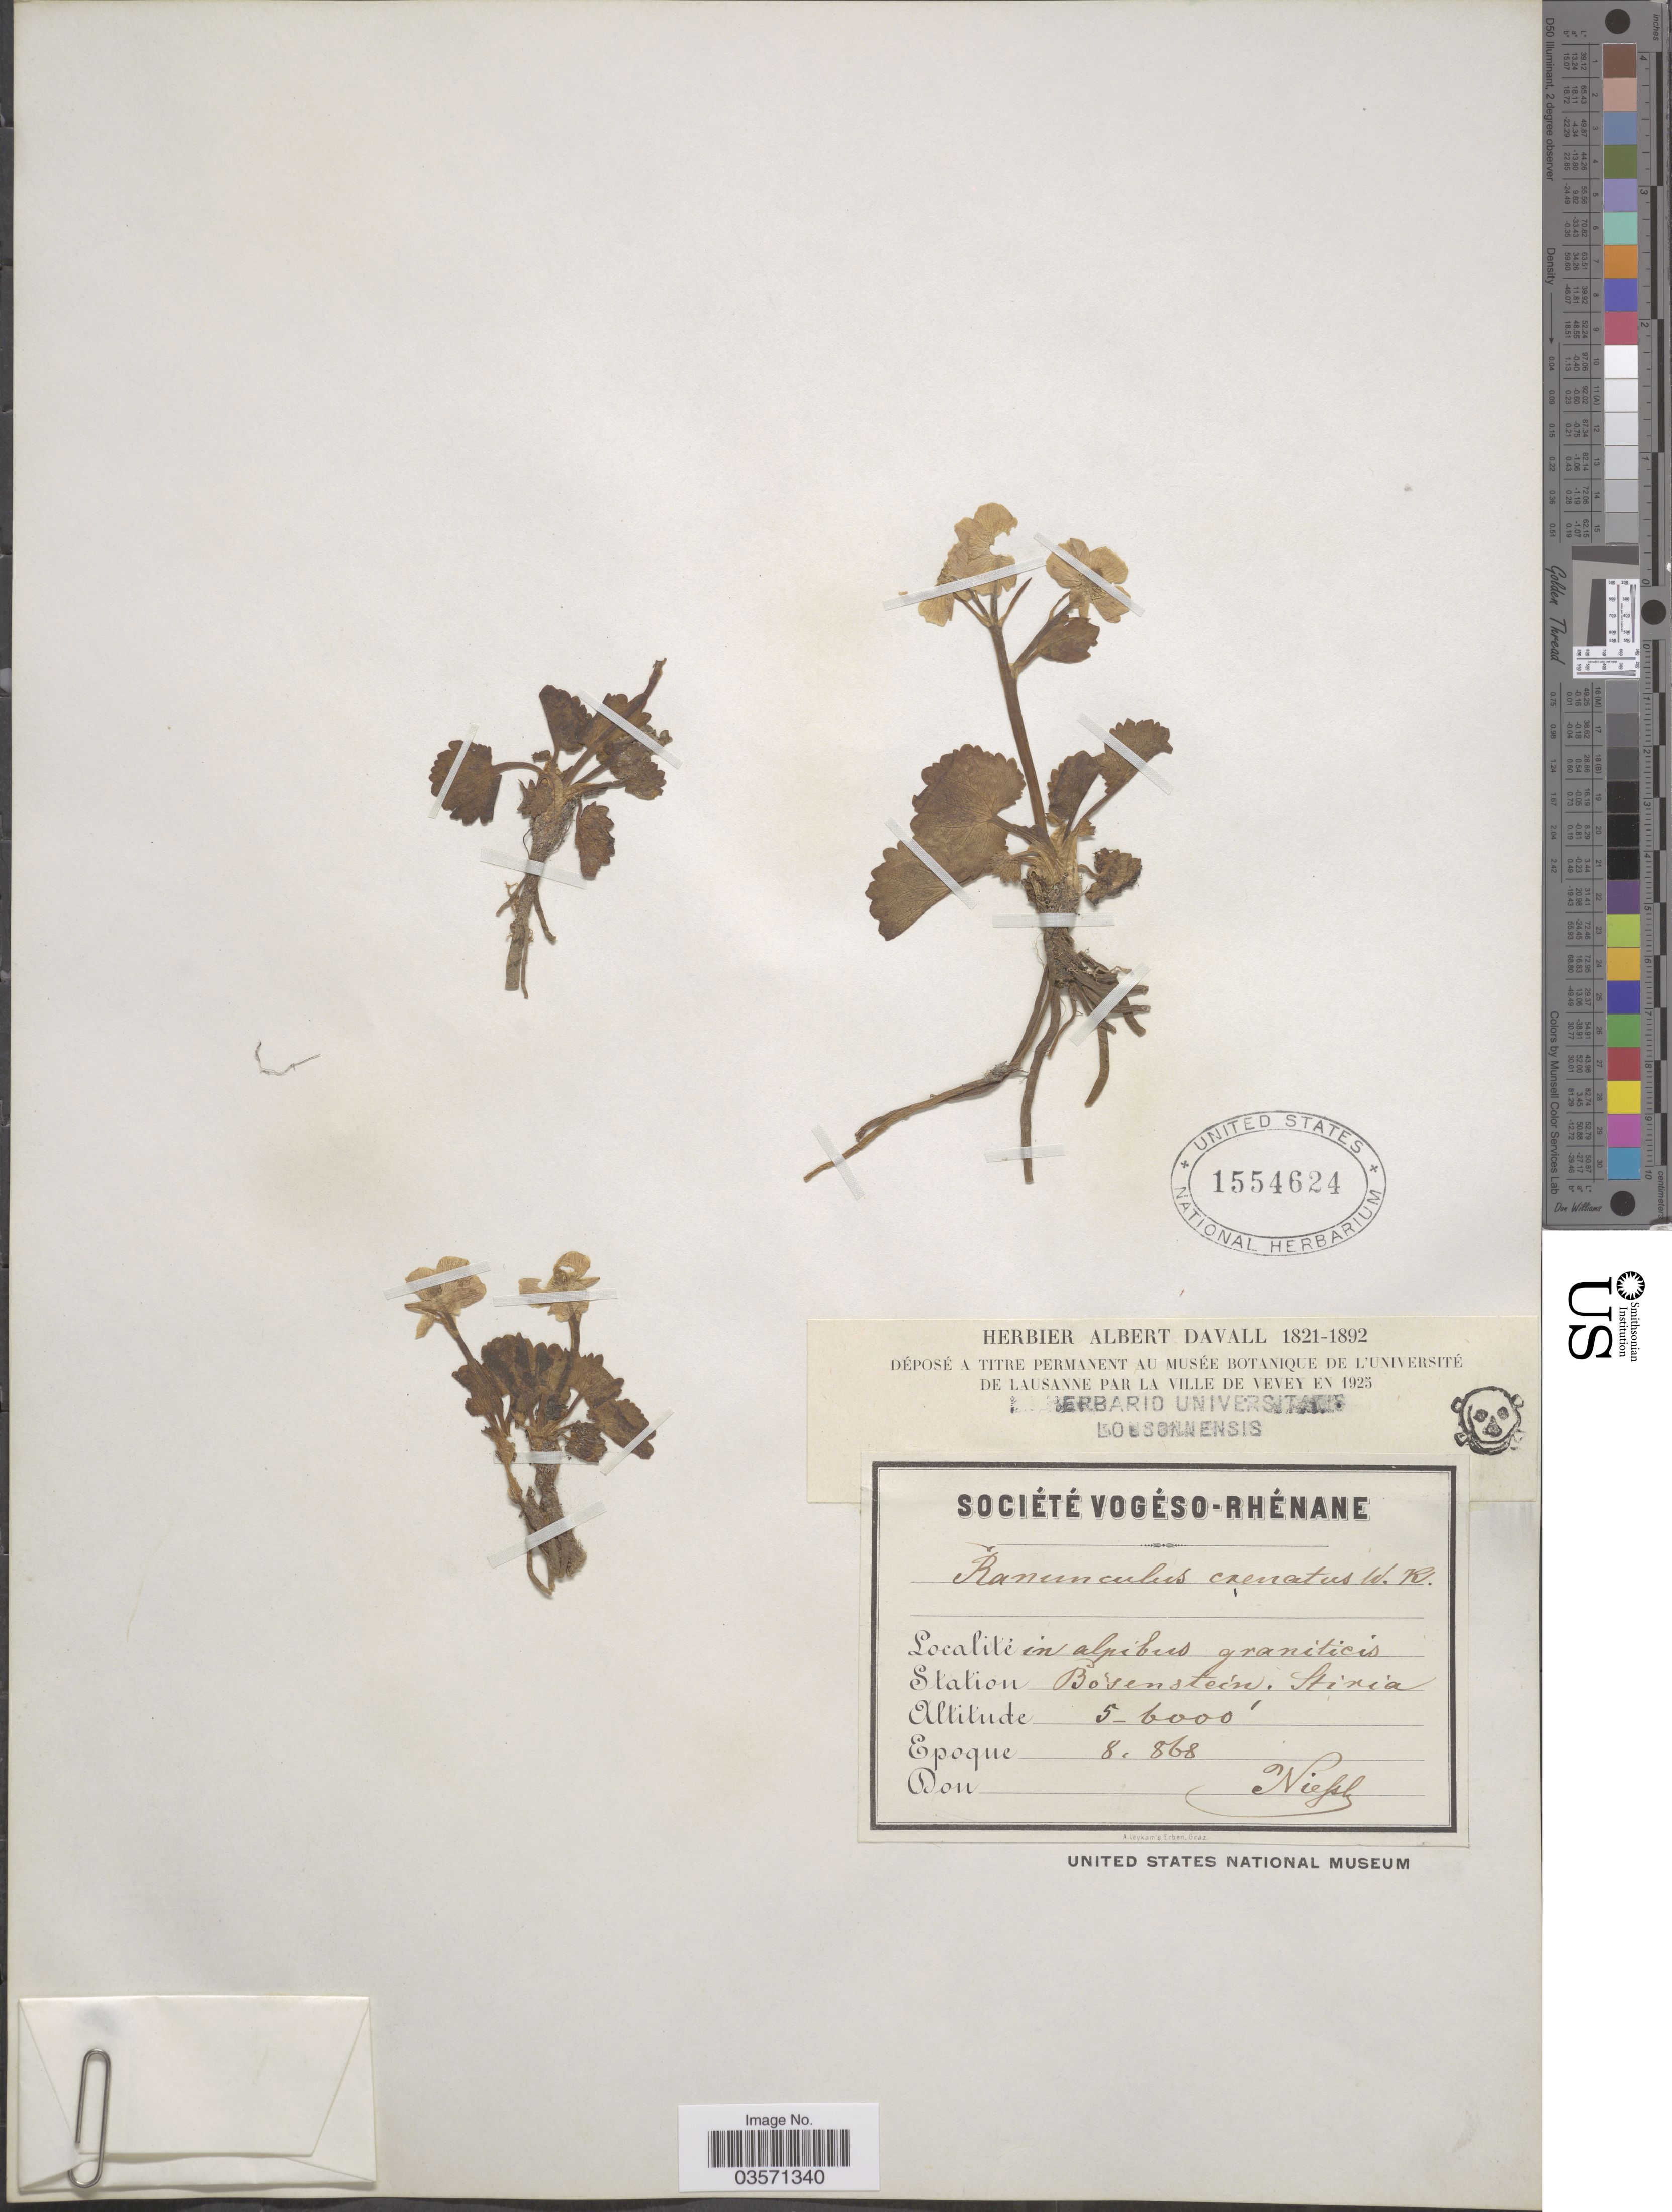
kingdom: Plantae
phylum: Tracheophyta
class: Magnoliopsida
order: Ranunculales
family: Ranunculaceae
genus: Ranunculus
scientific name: Ranunculus crenatus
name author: Waldst.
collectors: Niessl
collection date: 1868-08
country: Austria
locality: In alpibus graniticis. Station Bosenstein. Stiria.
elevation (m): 1524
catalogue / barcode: US 1554624